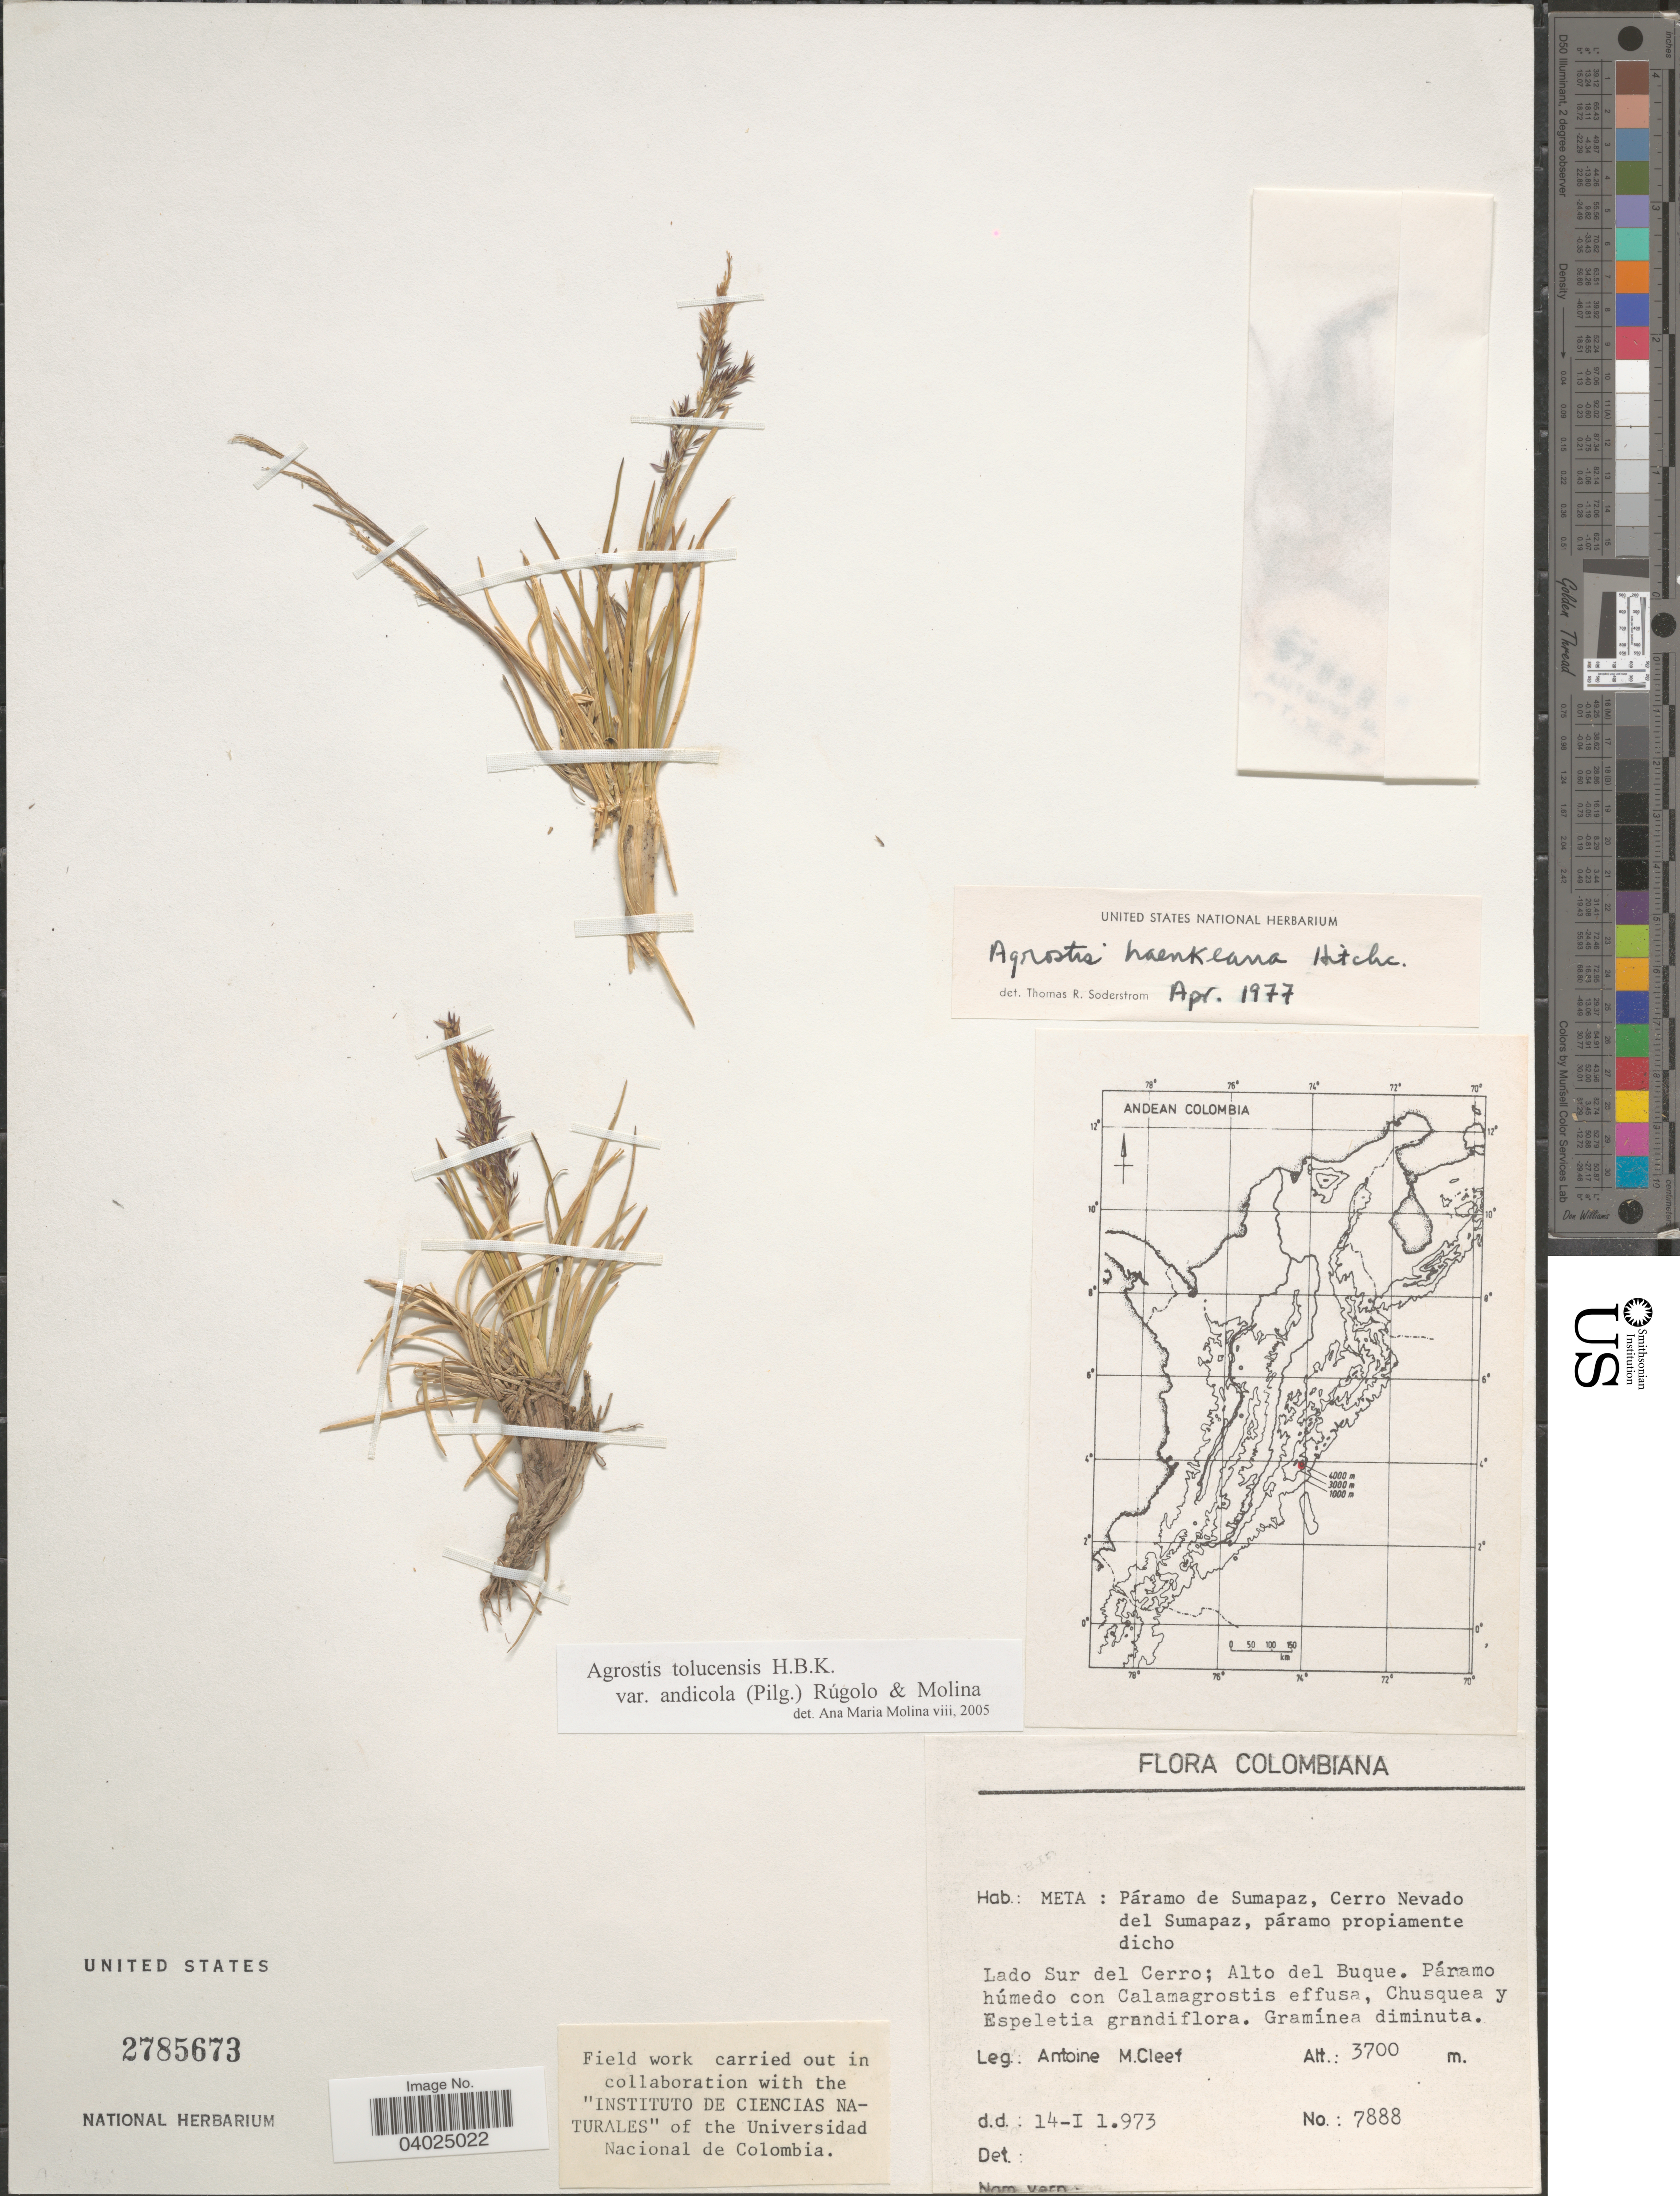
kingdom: Plantae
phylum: Tracheophyta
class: Liliopsida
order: Poales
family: Poaceae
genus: Agrostis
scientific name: Agrostis tolucensis var. andicola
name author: (Pilg.) Rúgolo & A.M. Molina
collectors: A. M. Cleef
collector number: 7888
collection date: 1973-01-14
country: Colombia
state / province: Meta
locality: Páramo de Sumapaz, Cerro Nevado del Sumapaz, páramo propiamente dicho. Lado Sur del Cerro; Alto del Buque.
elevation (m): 3700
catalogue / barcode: US 2785673